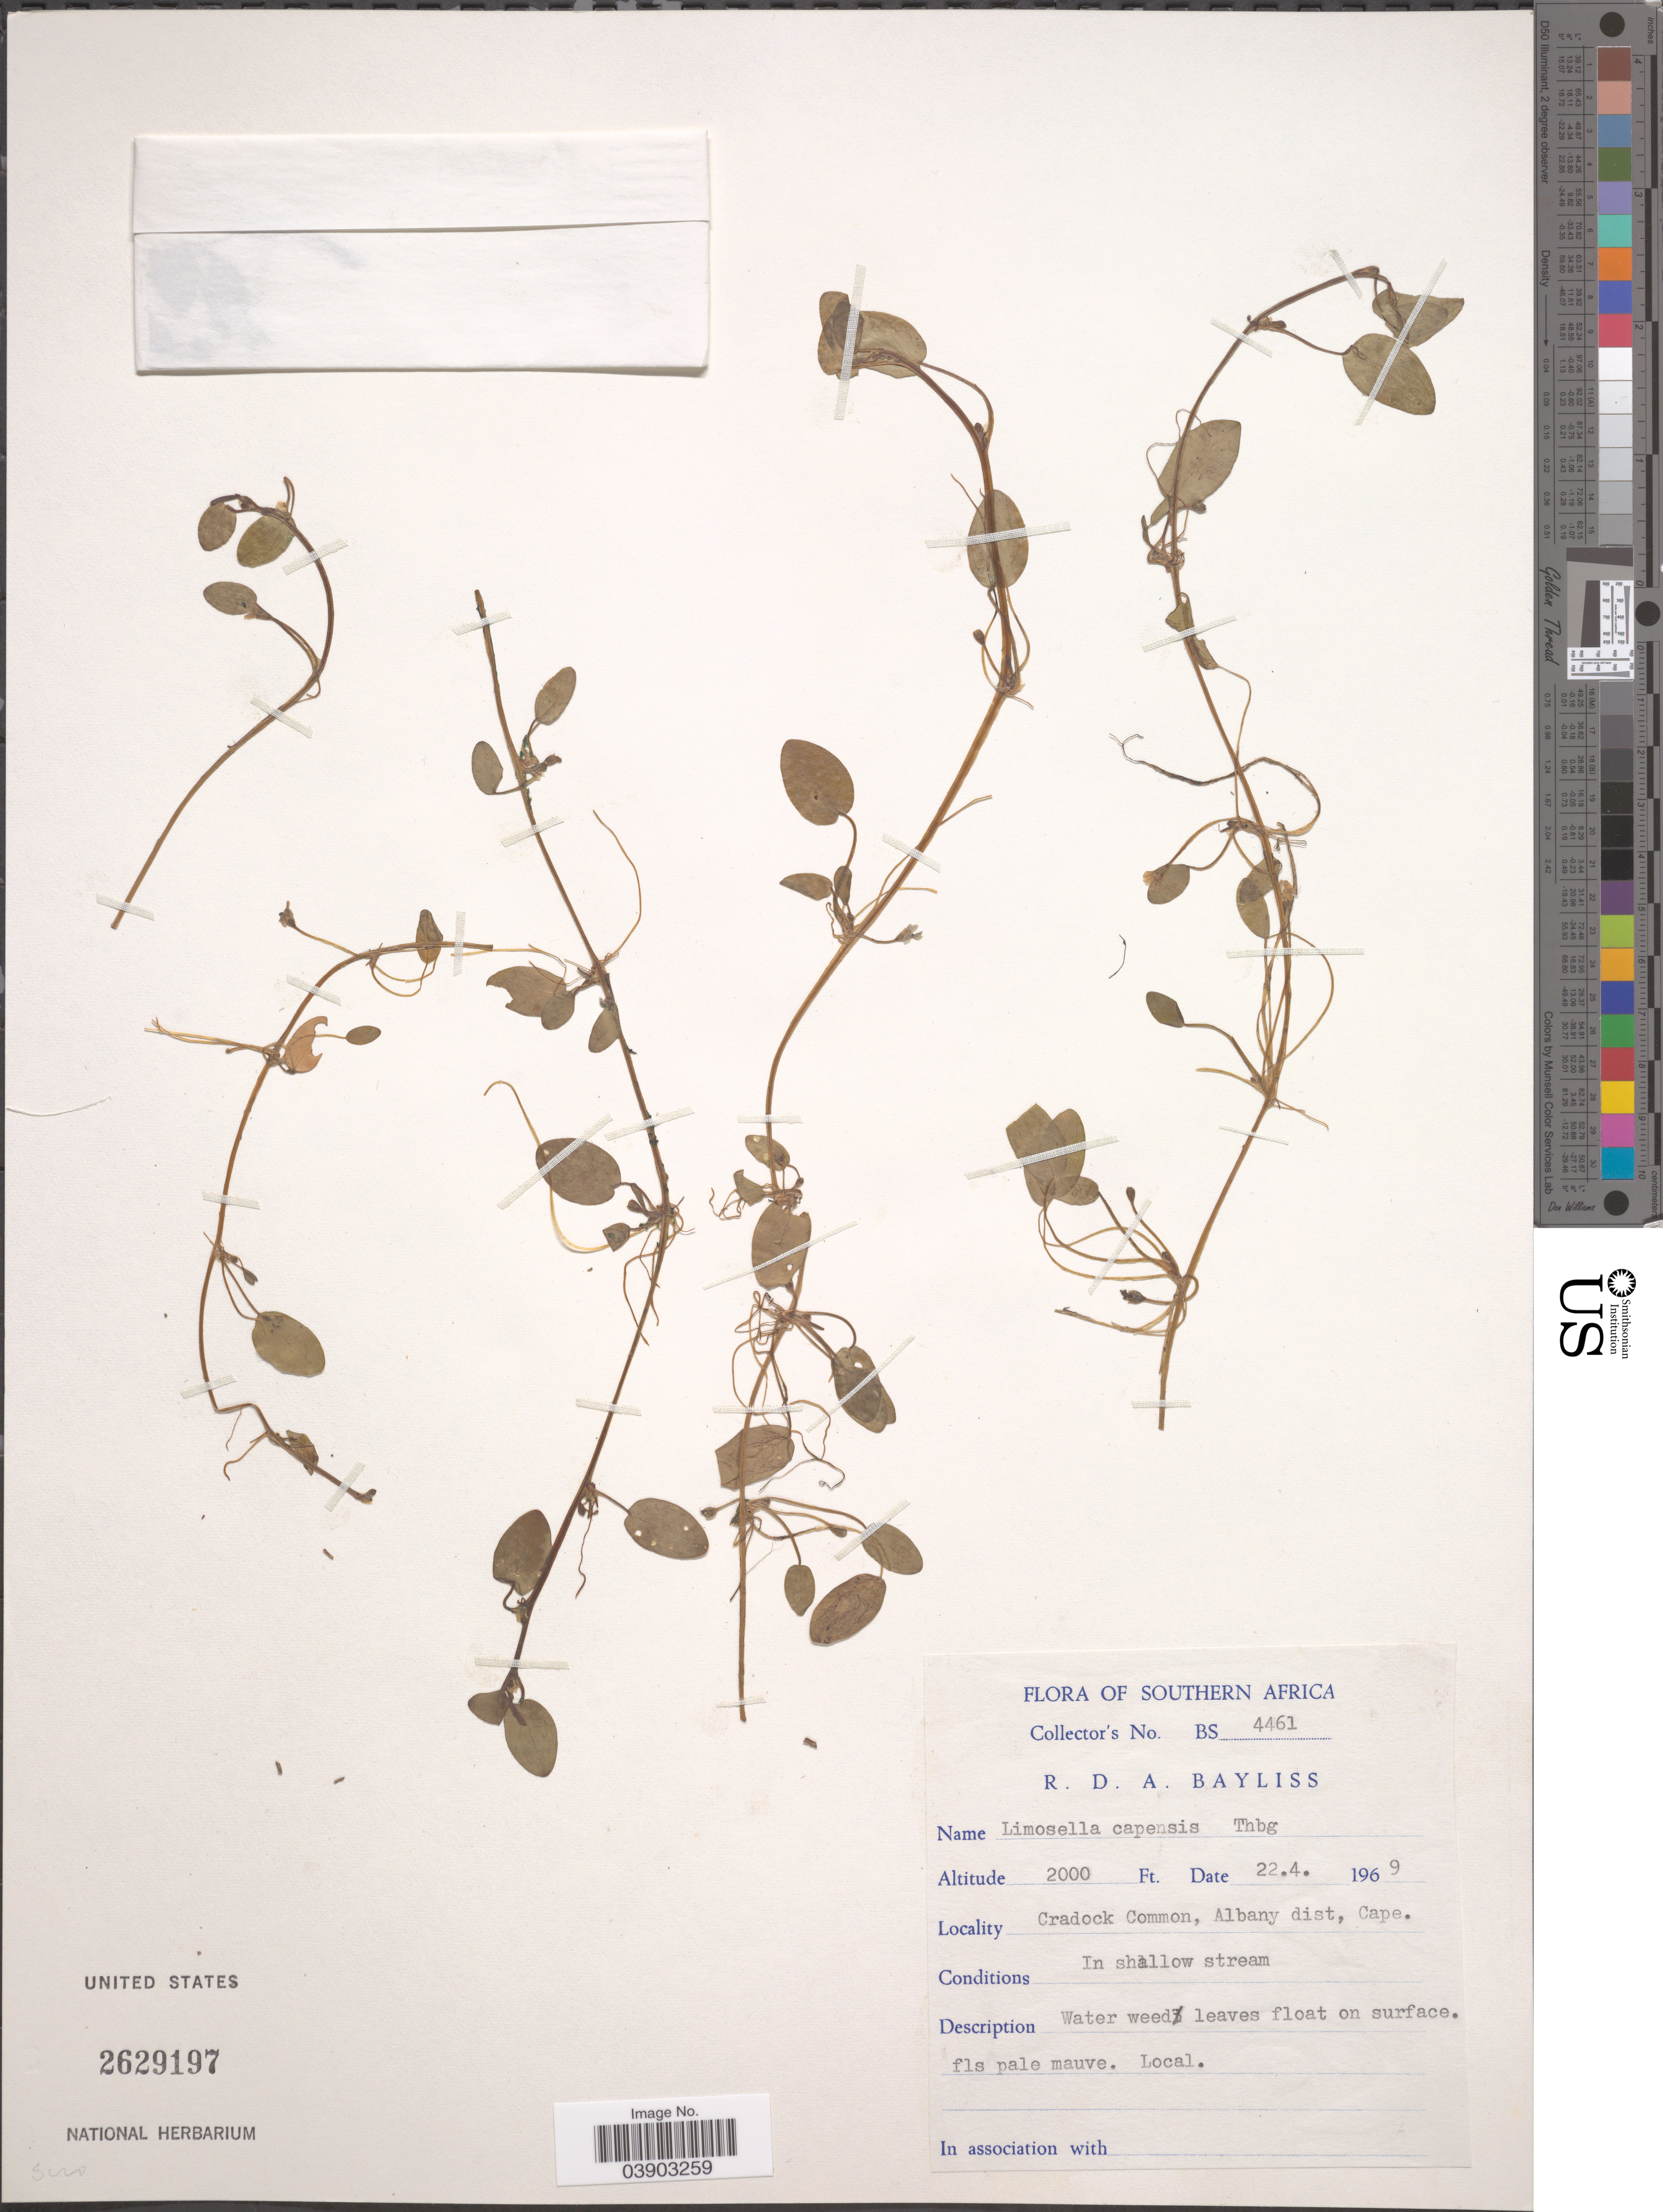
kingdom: Plantae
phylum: Tracheophyta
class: Magnoliopsida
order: Lamiales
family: Scrophulariaceae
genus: Limosella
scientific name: Limosella capensis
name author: Thunb.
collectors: R. Bayliss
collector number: BS4461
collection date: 1969-04-22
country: South Africa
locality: Southern Africa. Cradock Common, Albany dist, Cape.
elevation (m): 610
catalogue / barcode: US 2629197